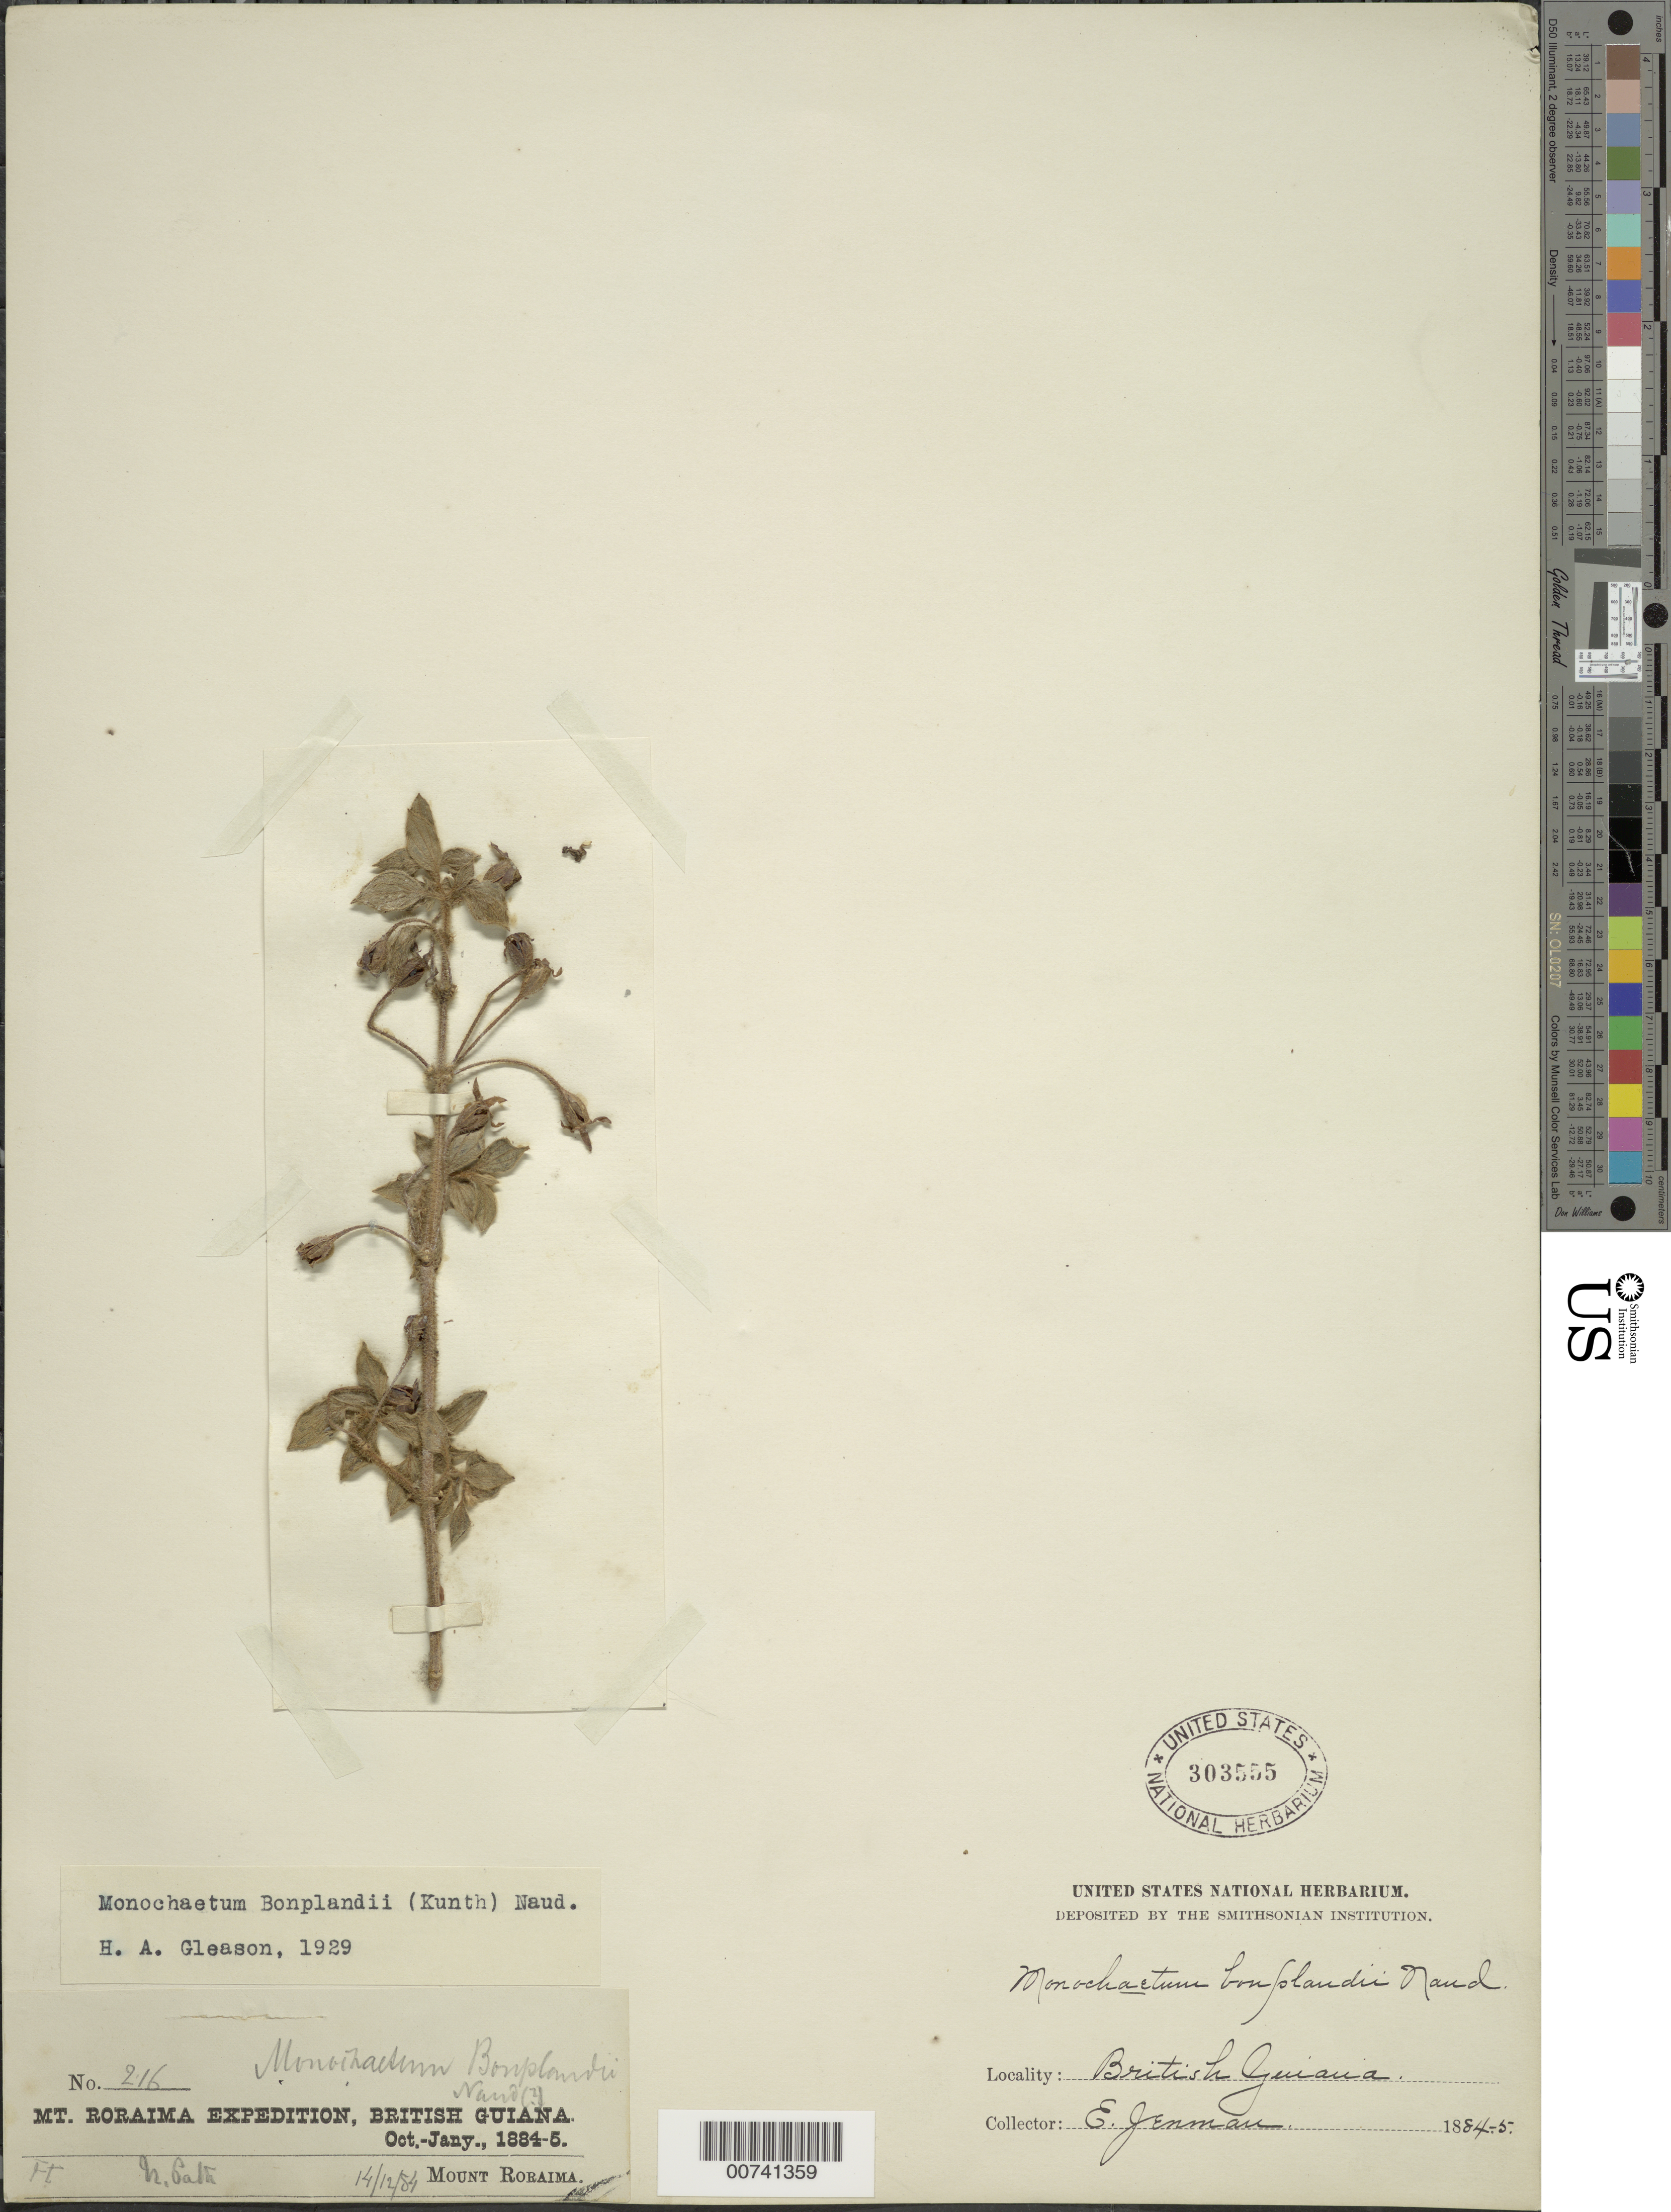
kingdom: Plantae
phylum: Tracheophyta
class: Magnoliopsida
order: Myrtales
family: Melastomataceae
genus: Monochaetum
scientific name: Monochaetum bonplandii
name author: (Kunth) Naudin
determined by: Gleason, H. A.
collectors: G. S. Jenman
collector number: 216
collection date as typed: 14 December 1884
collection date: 1884-12-14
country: Guyana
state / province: Cuyuni-Mazaruni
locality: Mt. Roraima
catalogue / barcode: US 303555